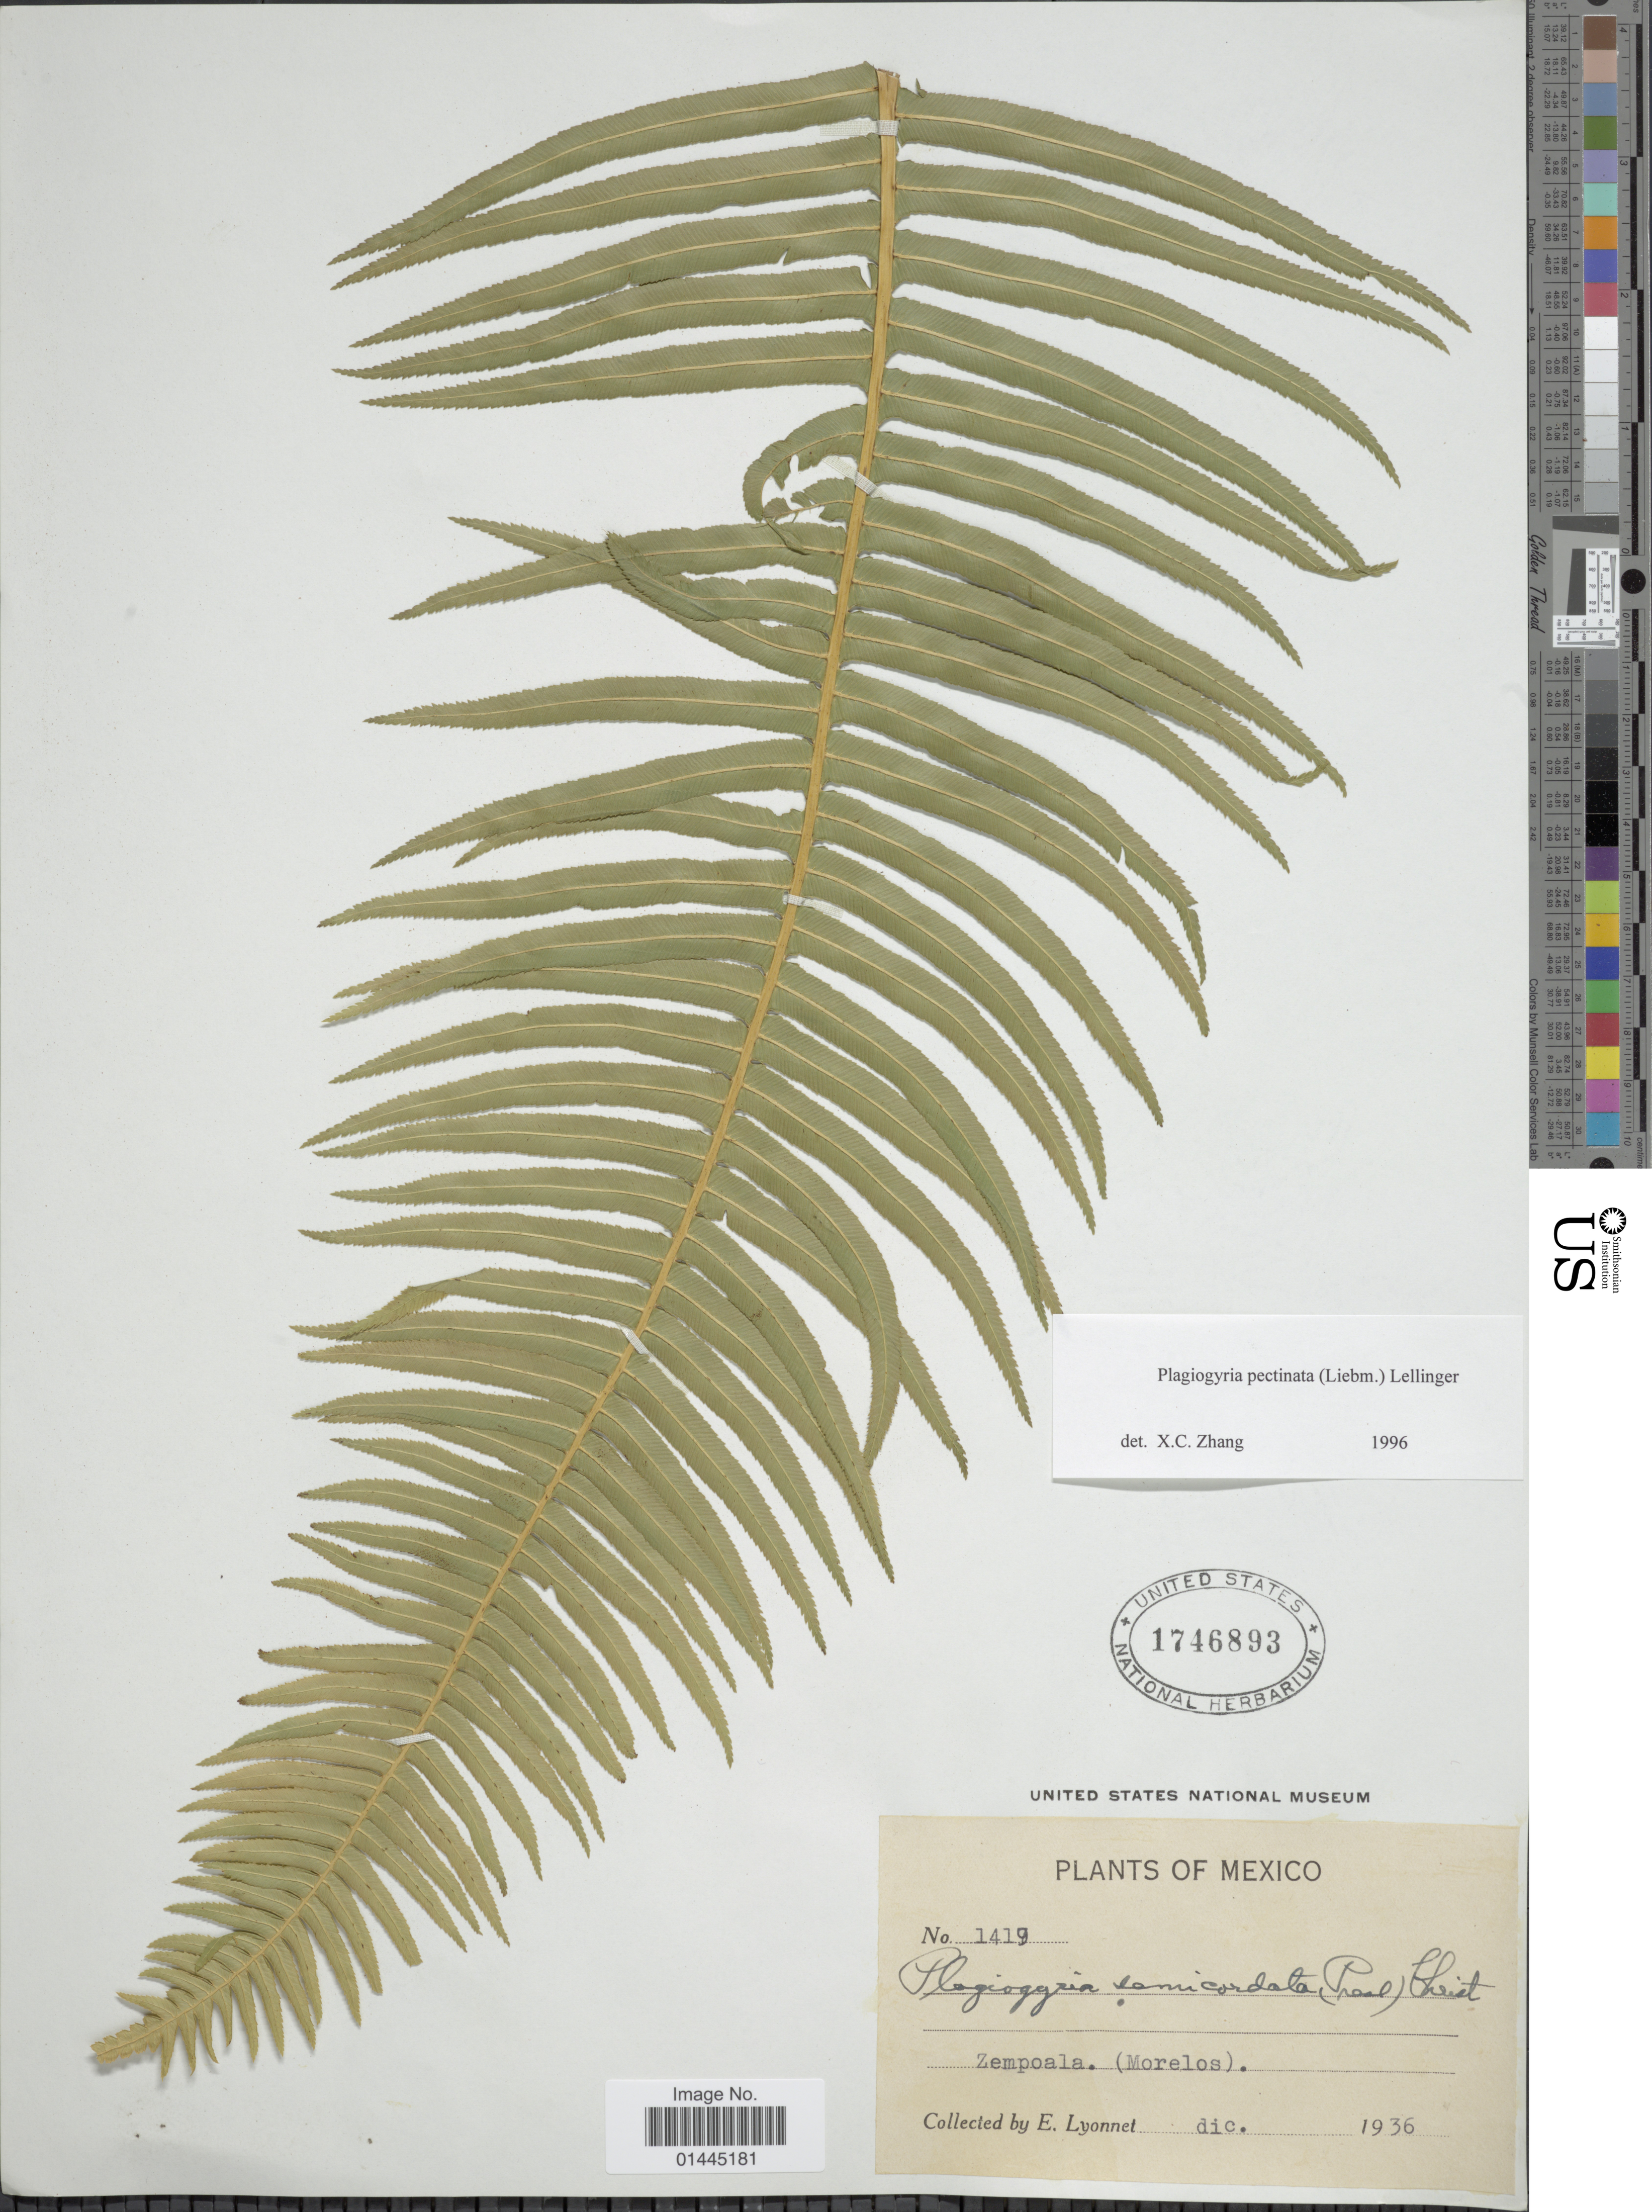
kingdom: Plantae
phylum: Tracheophyta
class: Polypodiopsida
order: Cyatheales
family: Plagiogyriaceae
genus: Plagiogyria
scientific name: Plagiogyria pectinata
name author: (Liebm.) Lellinger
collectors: E. Lyonnet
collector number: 1419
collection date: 1936-12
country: Mexico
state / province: Morelos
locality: Zempoala.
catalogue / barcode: US 1746893